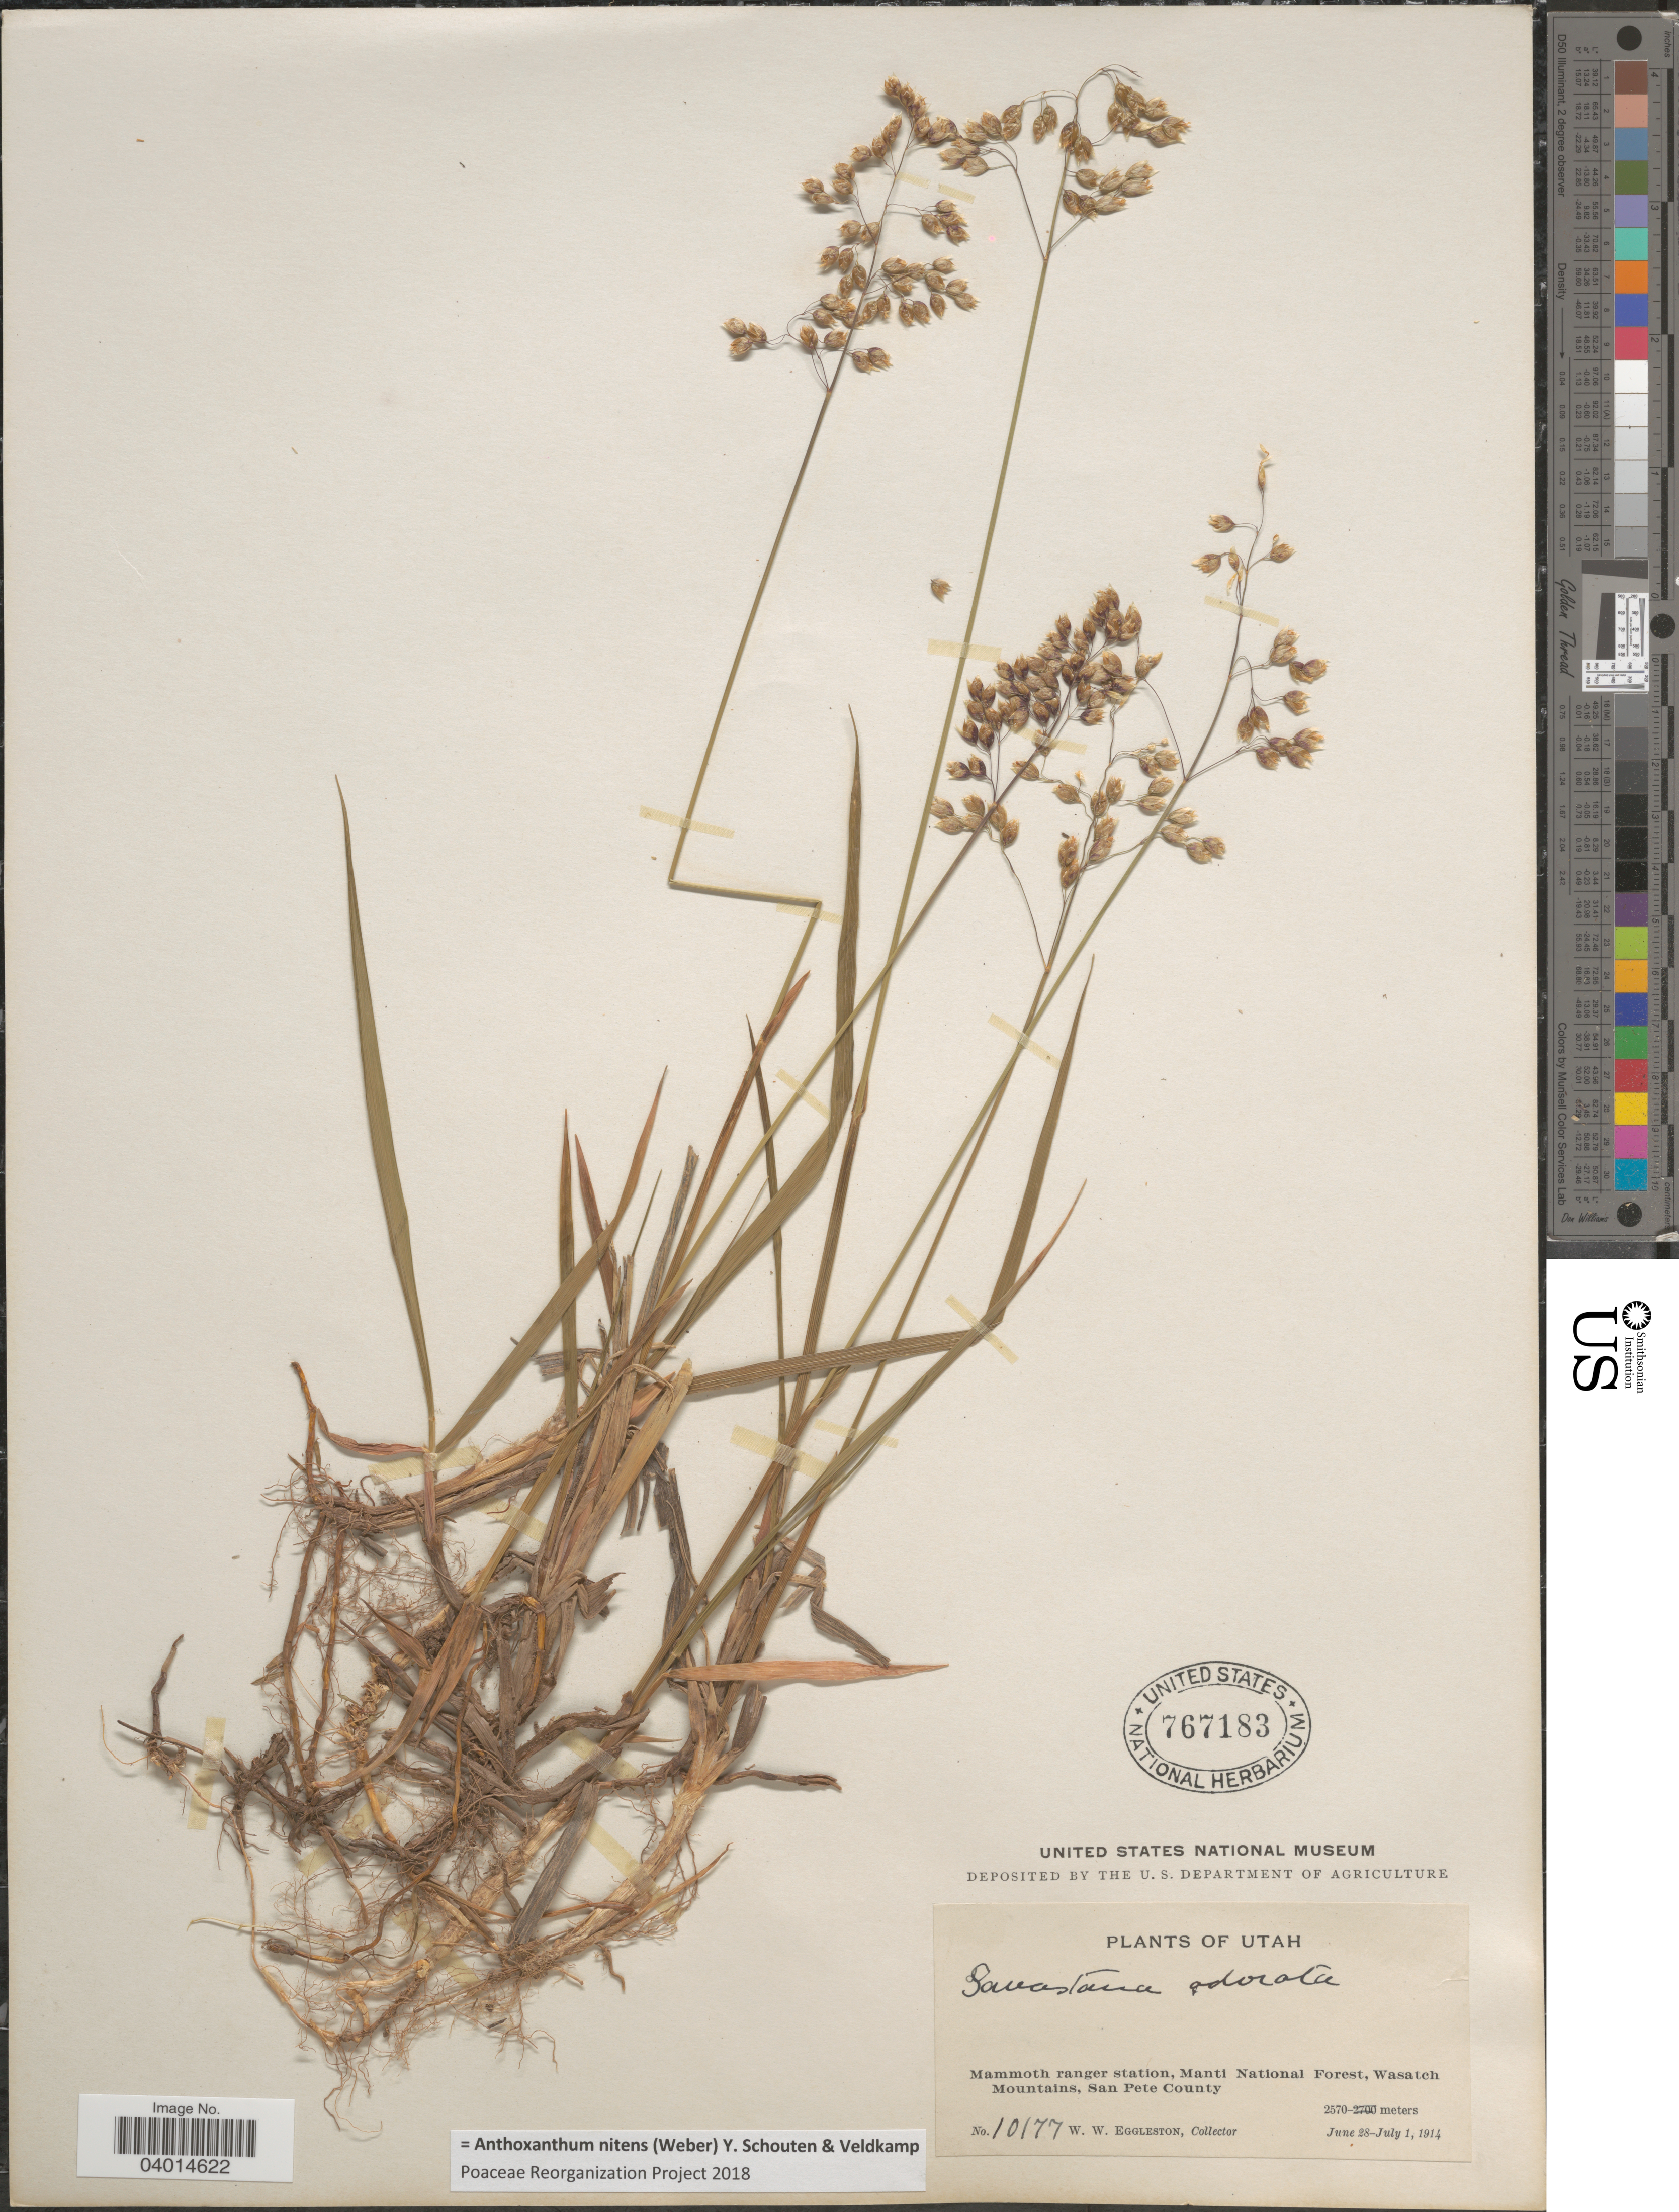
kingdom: Plantae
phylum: Tracheophyta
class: Liliopsida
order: Poales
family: Poaceae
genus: Anthoxanthum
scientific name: Anthoxanthum nitens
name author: (G.H. Weber) R.T.A. Schouten & Veldkamp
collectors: W. W. Eggleston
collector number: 10177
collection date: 1914-06-28/1914-07-01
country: United States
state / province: Utah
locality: Mammoth ranger station, Manti National Forest, Wasatch Mountains, San Pete County.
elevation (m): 2570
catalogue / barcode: US 767183